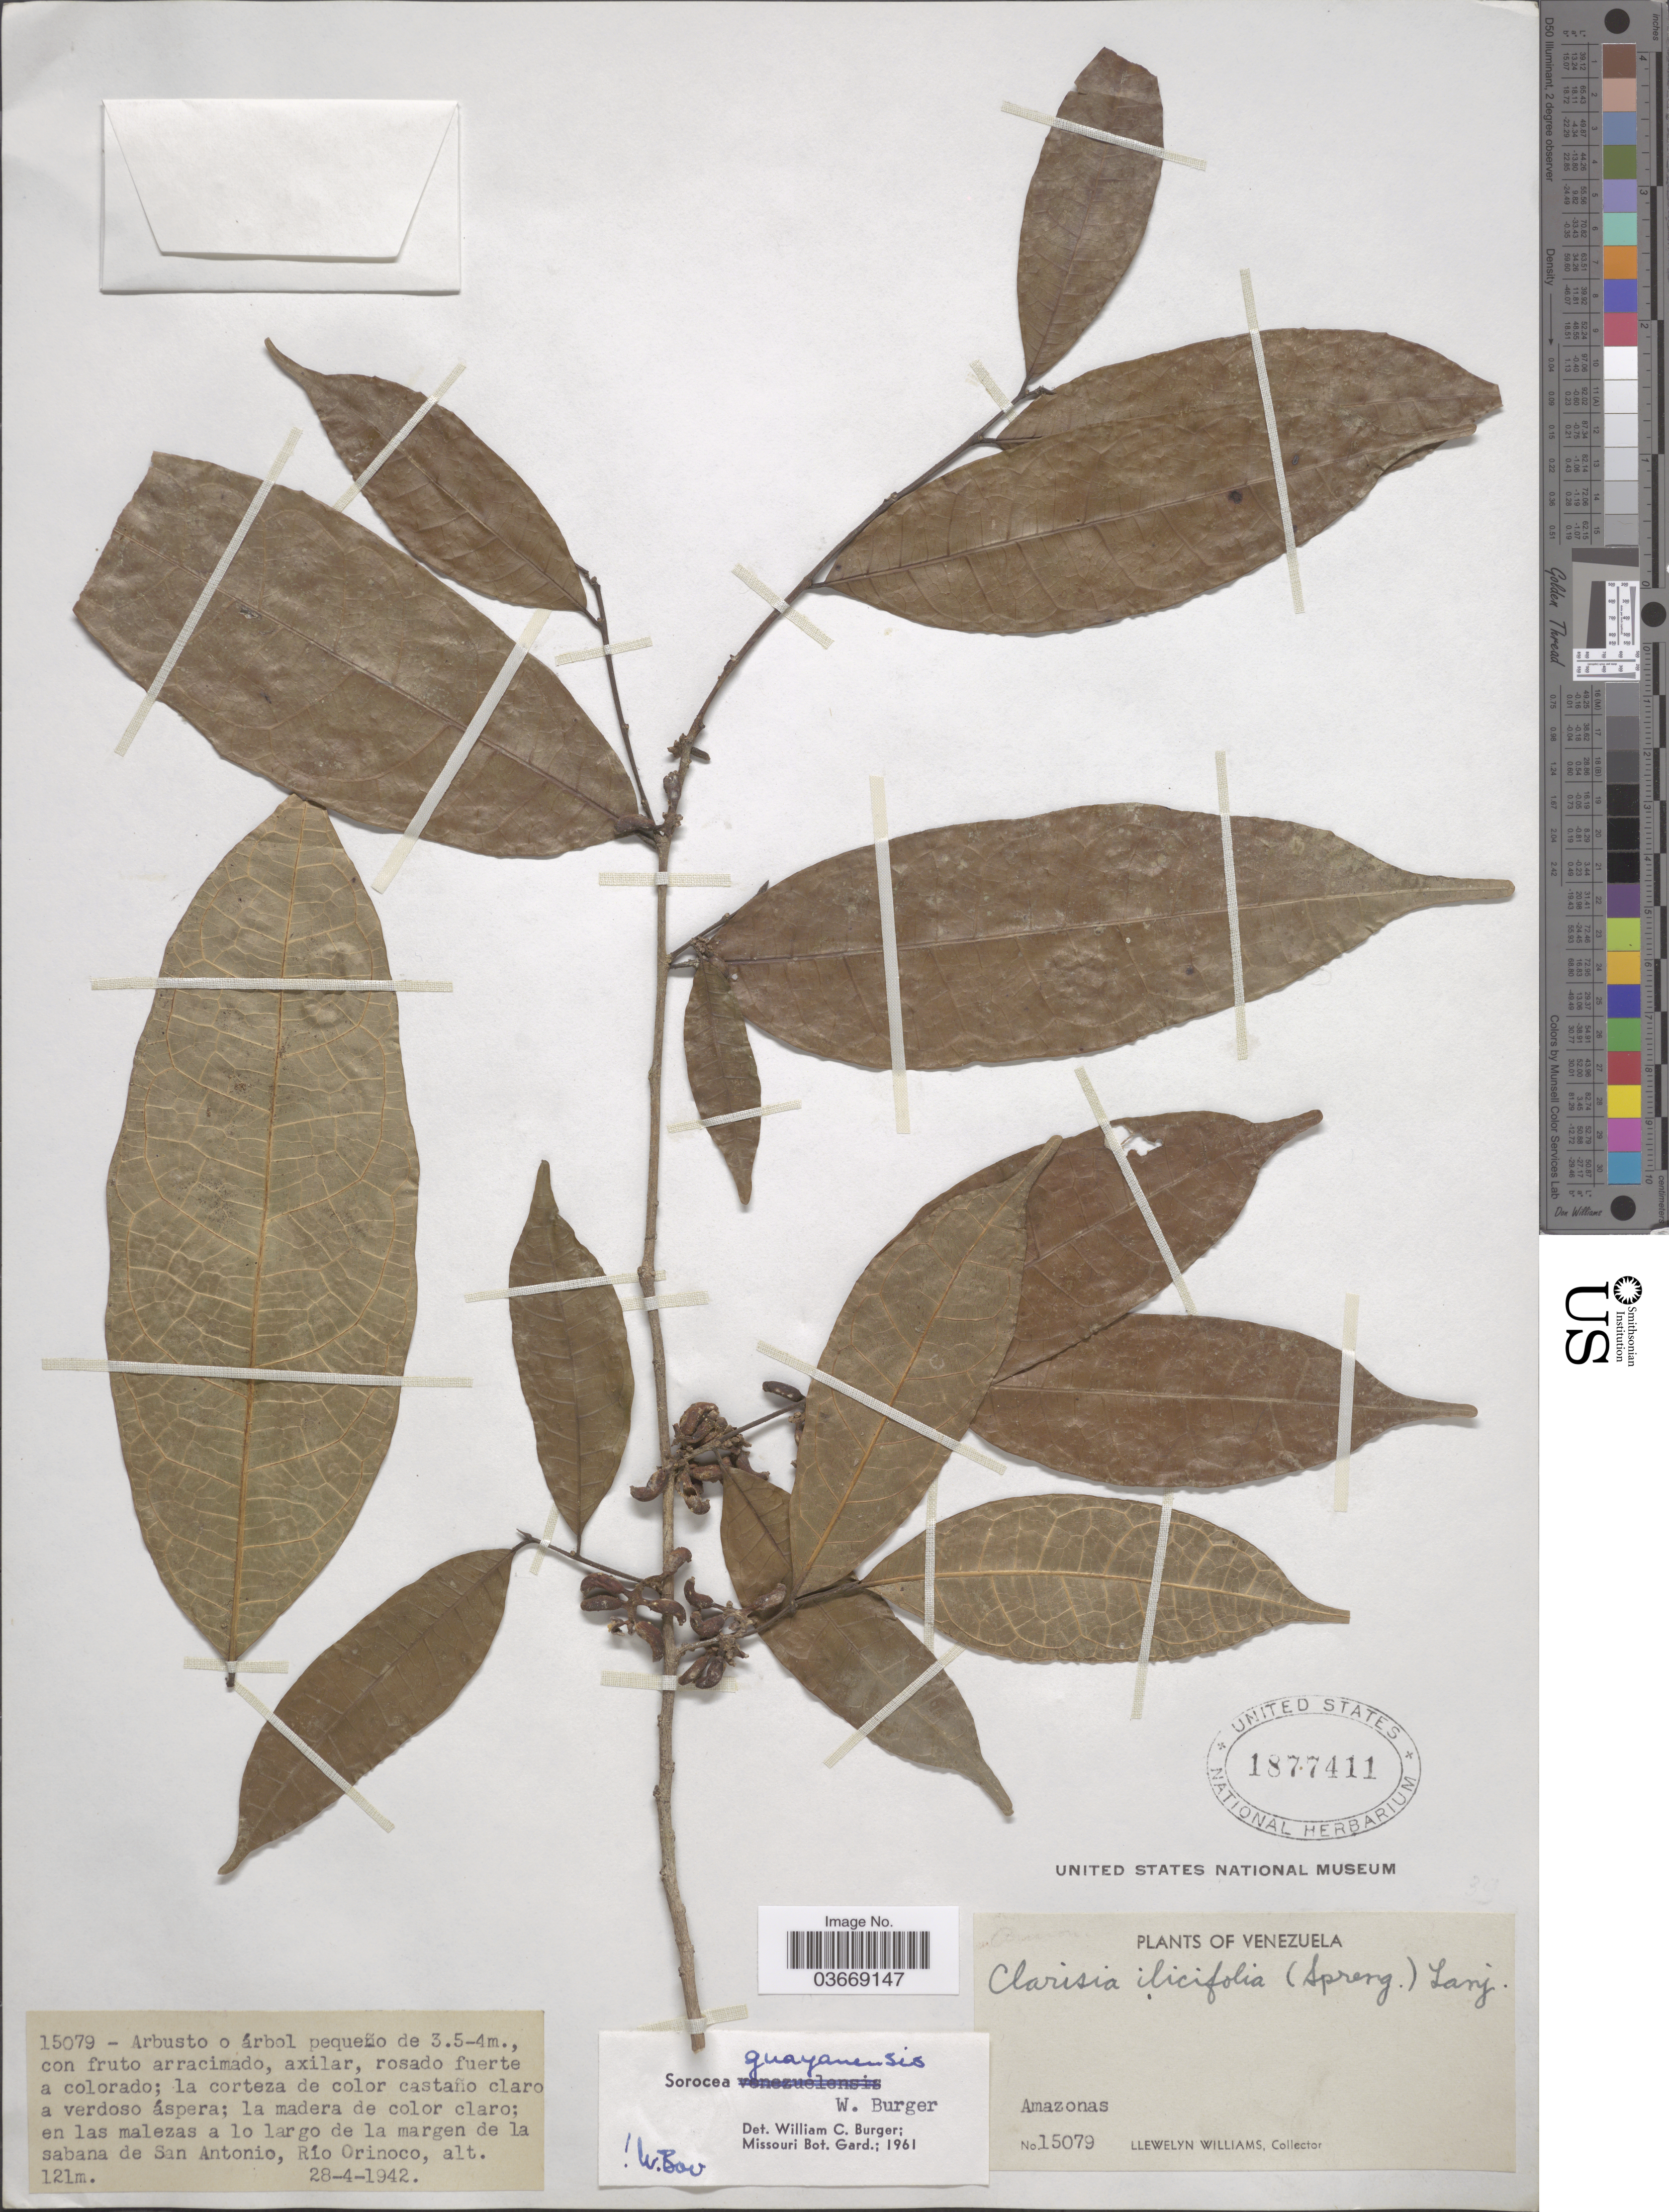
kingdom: Plantae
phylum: Tracheophyta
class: Magnoliopsida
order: Rosales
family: Moraceae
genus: Sorocea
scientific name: Sorocea guayanensis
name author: W.C. Burger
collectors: Ll. Williams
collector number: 15079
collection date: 1942-04-28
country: Venezuela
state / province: Amazonas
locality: En las malezas a lo largo de la margen de la sabana de San Antonio, Río Orinoco.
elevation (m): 121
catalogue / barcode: US 1877411